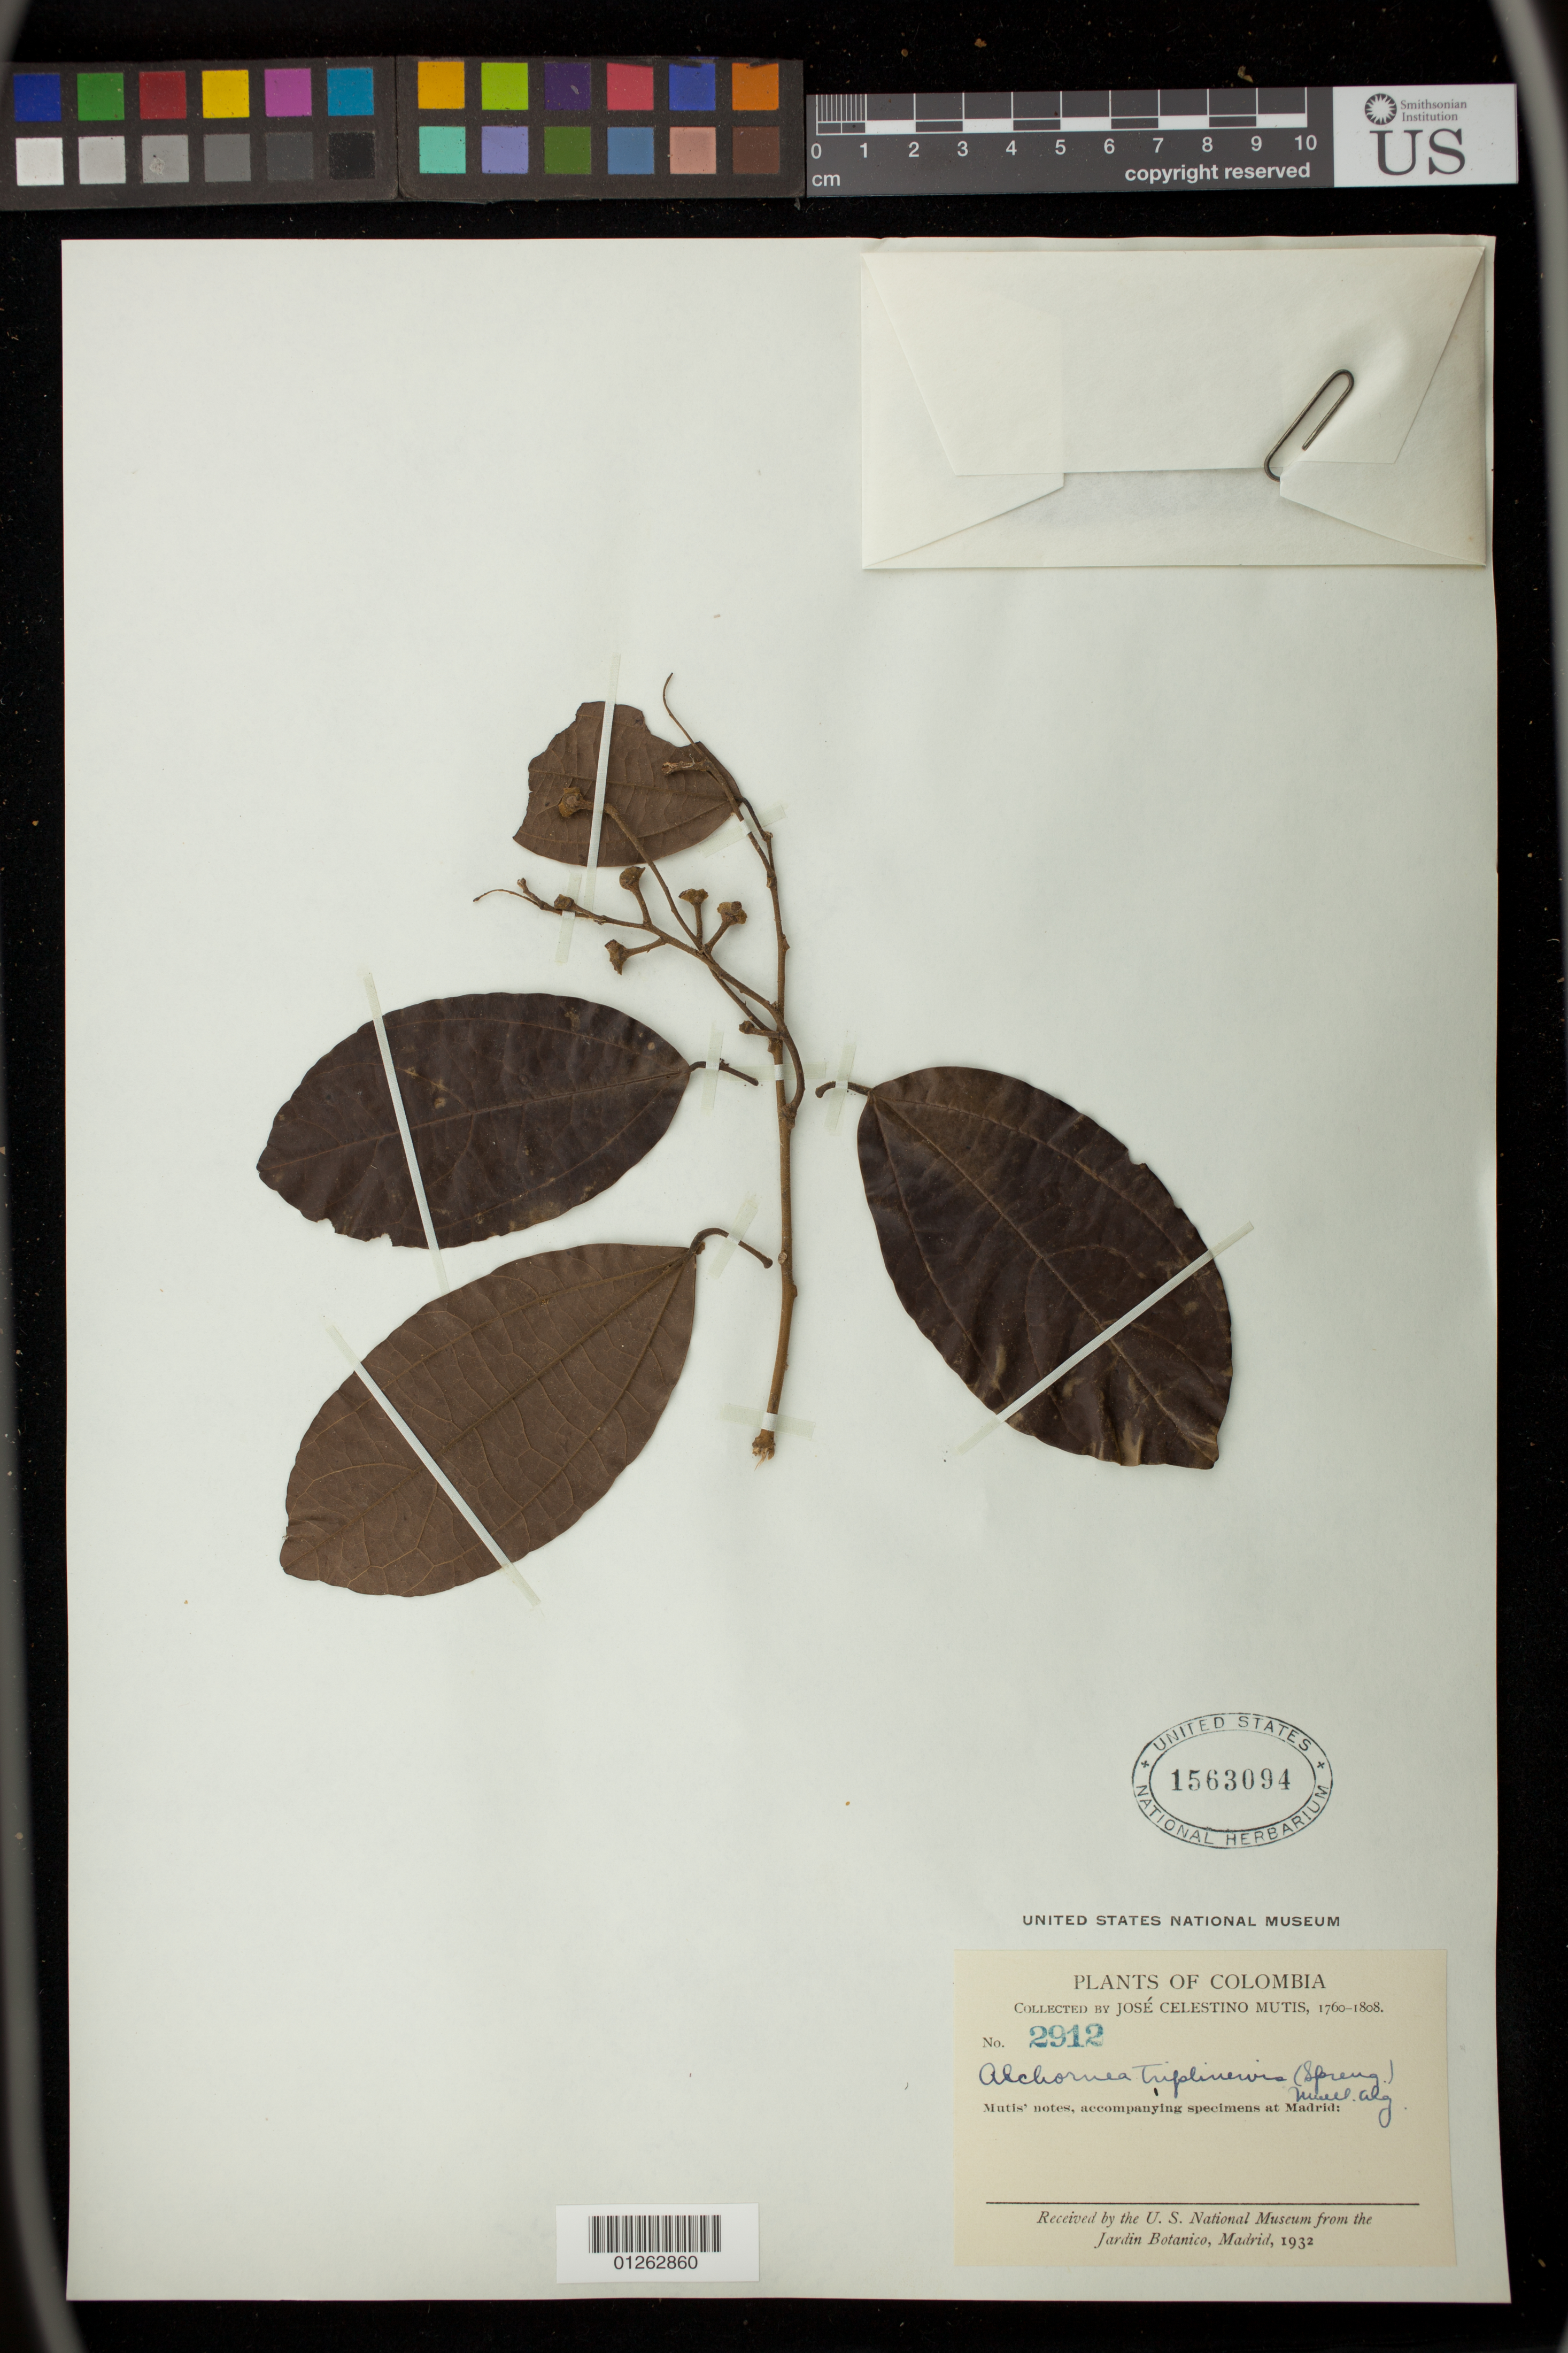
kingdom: Plantae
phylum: Tracheophyta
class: Magnoliopsida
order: Malpighiales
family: Euphorbiaceae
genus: Alchornea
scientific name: Alchornea triplinervia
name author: (Spreng.) Müll. Arg.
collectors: J. C. B. Mutis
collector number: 2912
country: Colombia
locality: Plants of Columbia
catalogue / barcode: US 1563094